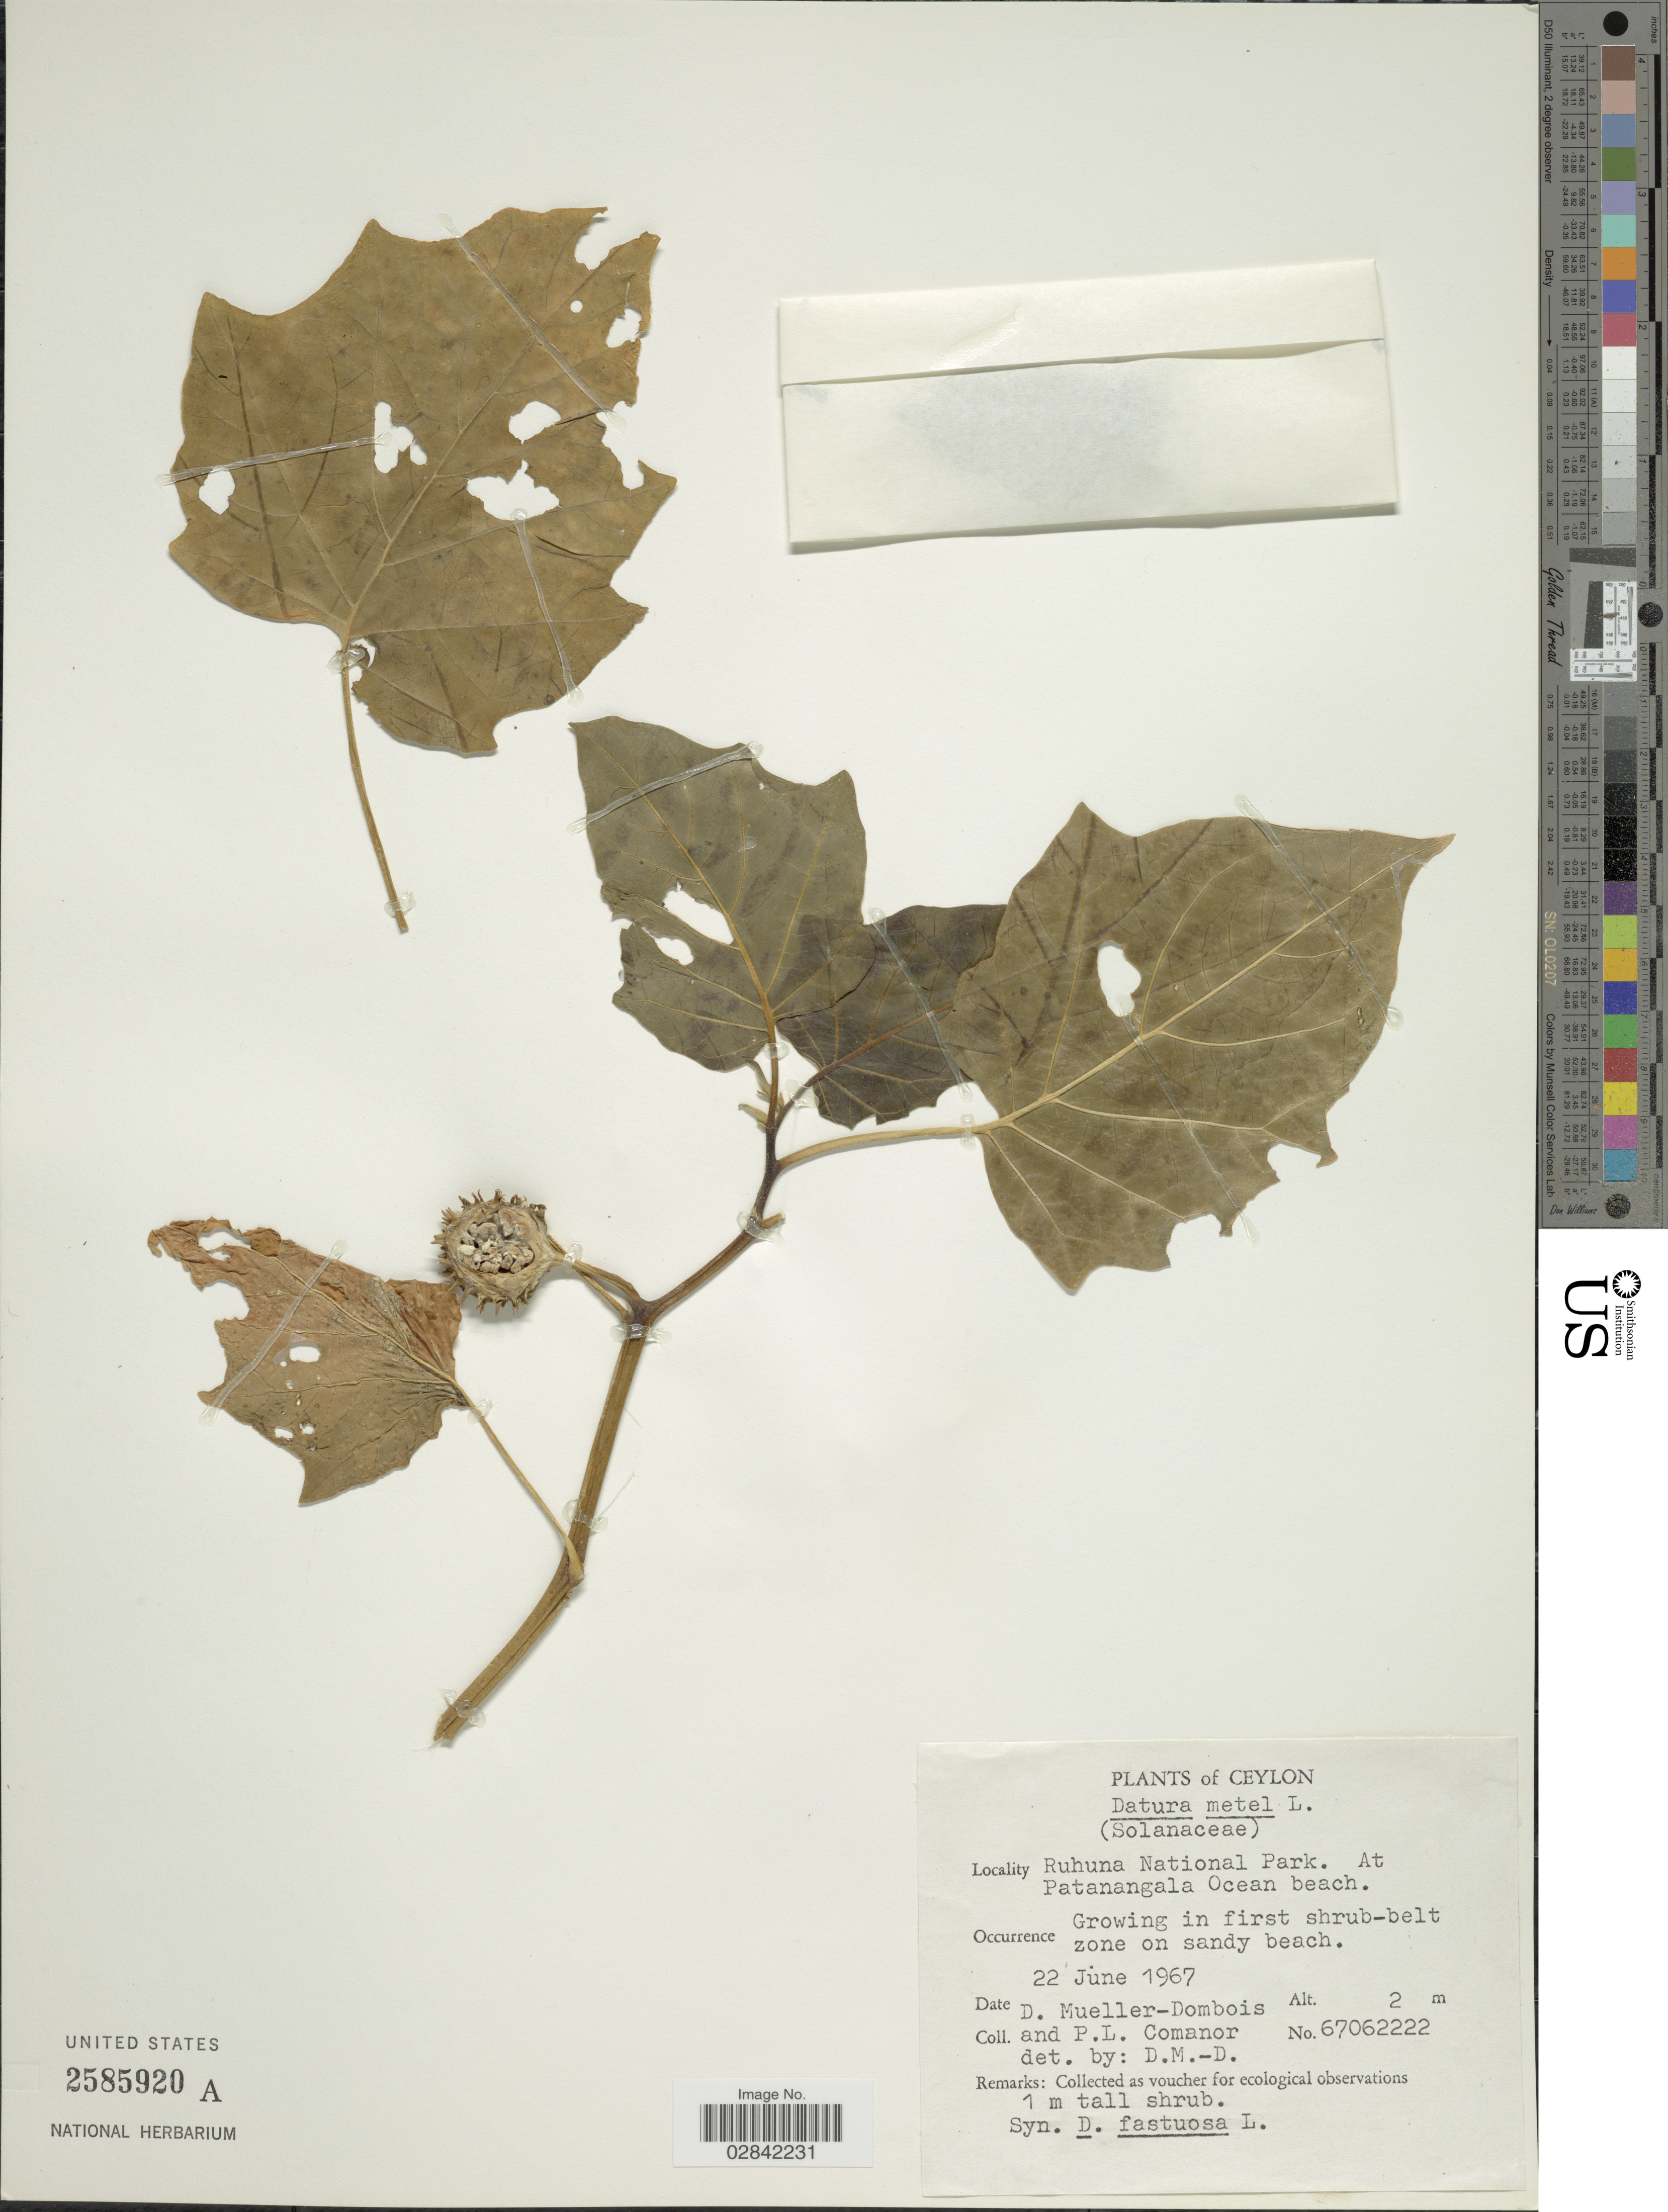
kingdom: Plantae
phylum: Tracheophyta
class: Magnoliopsida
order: Solanales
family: Solanaceae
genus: Datura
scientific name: Datura metel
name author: L.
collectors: D. Mueller-Dombois & P. Comanor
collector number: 67062222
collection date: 1967-06-22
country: Sri Lanka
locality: Ceylon, Ruhuna National Park, At Patanangala Ocean beach.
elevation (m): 2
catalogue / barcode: US 2585920A